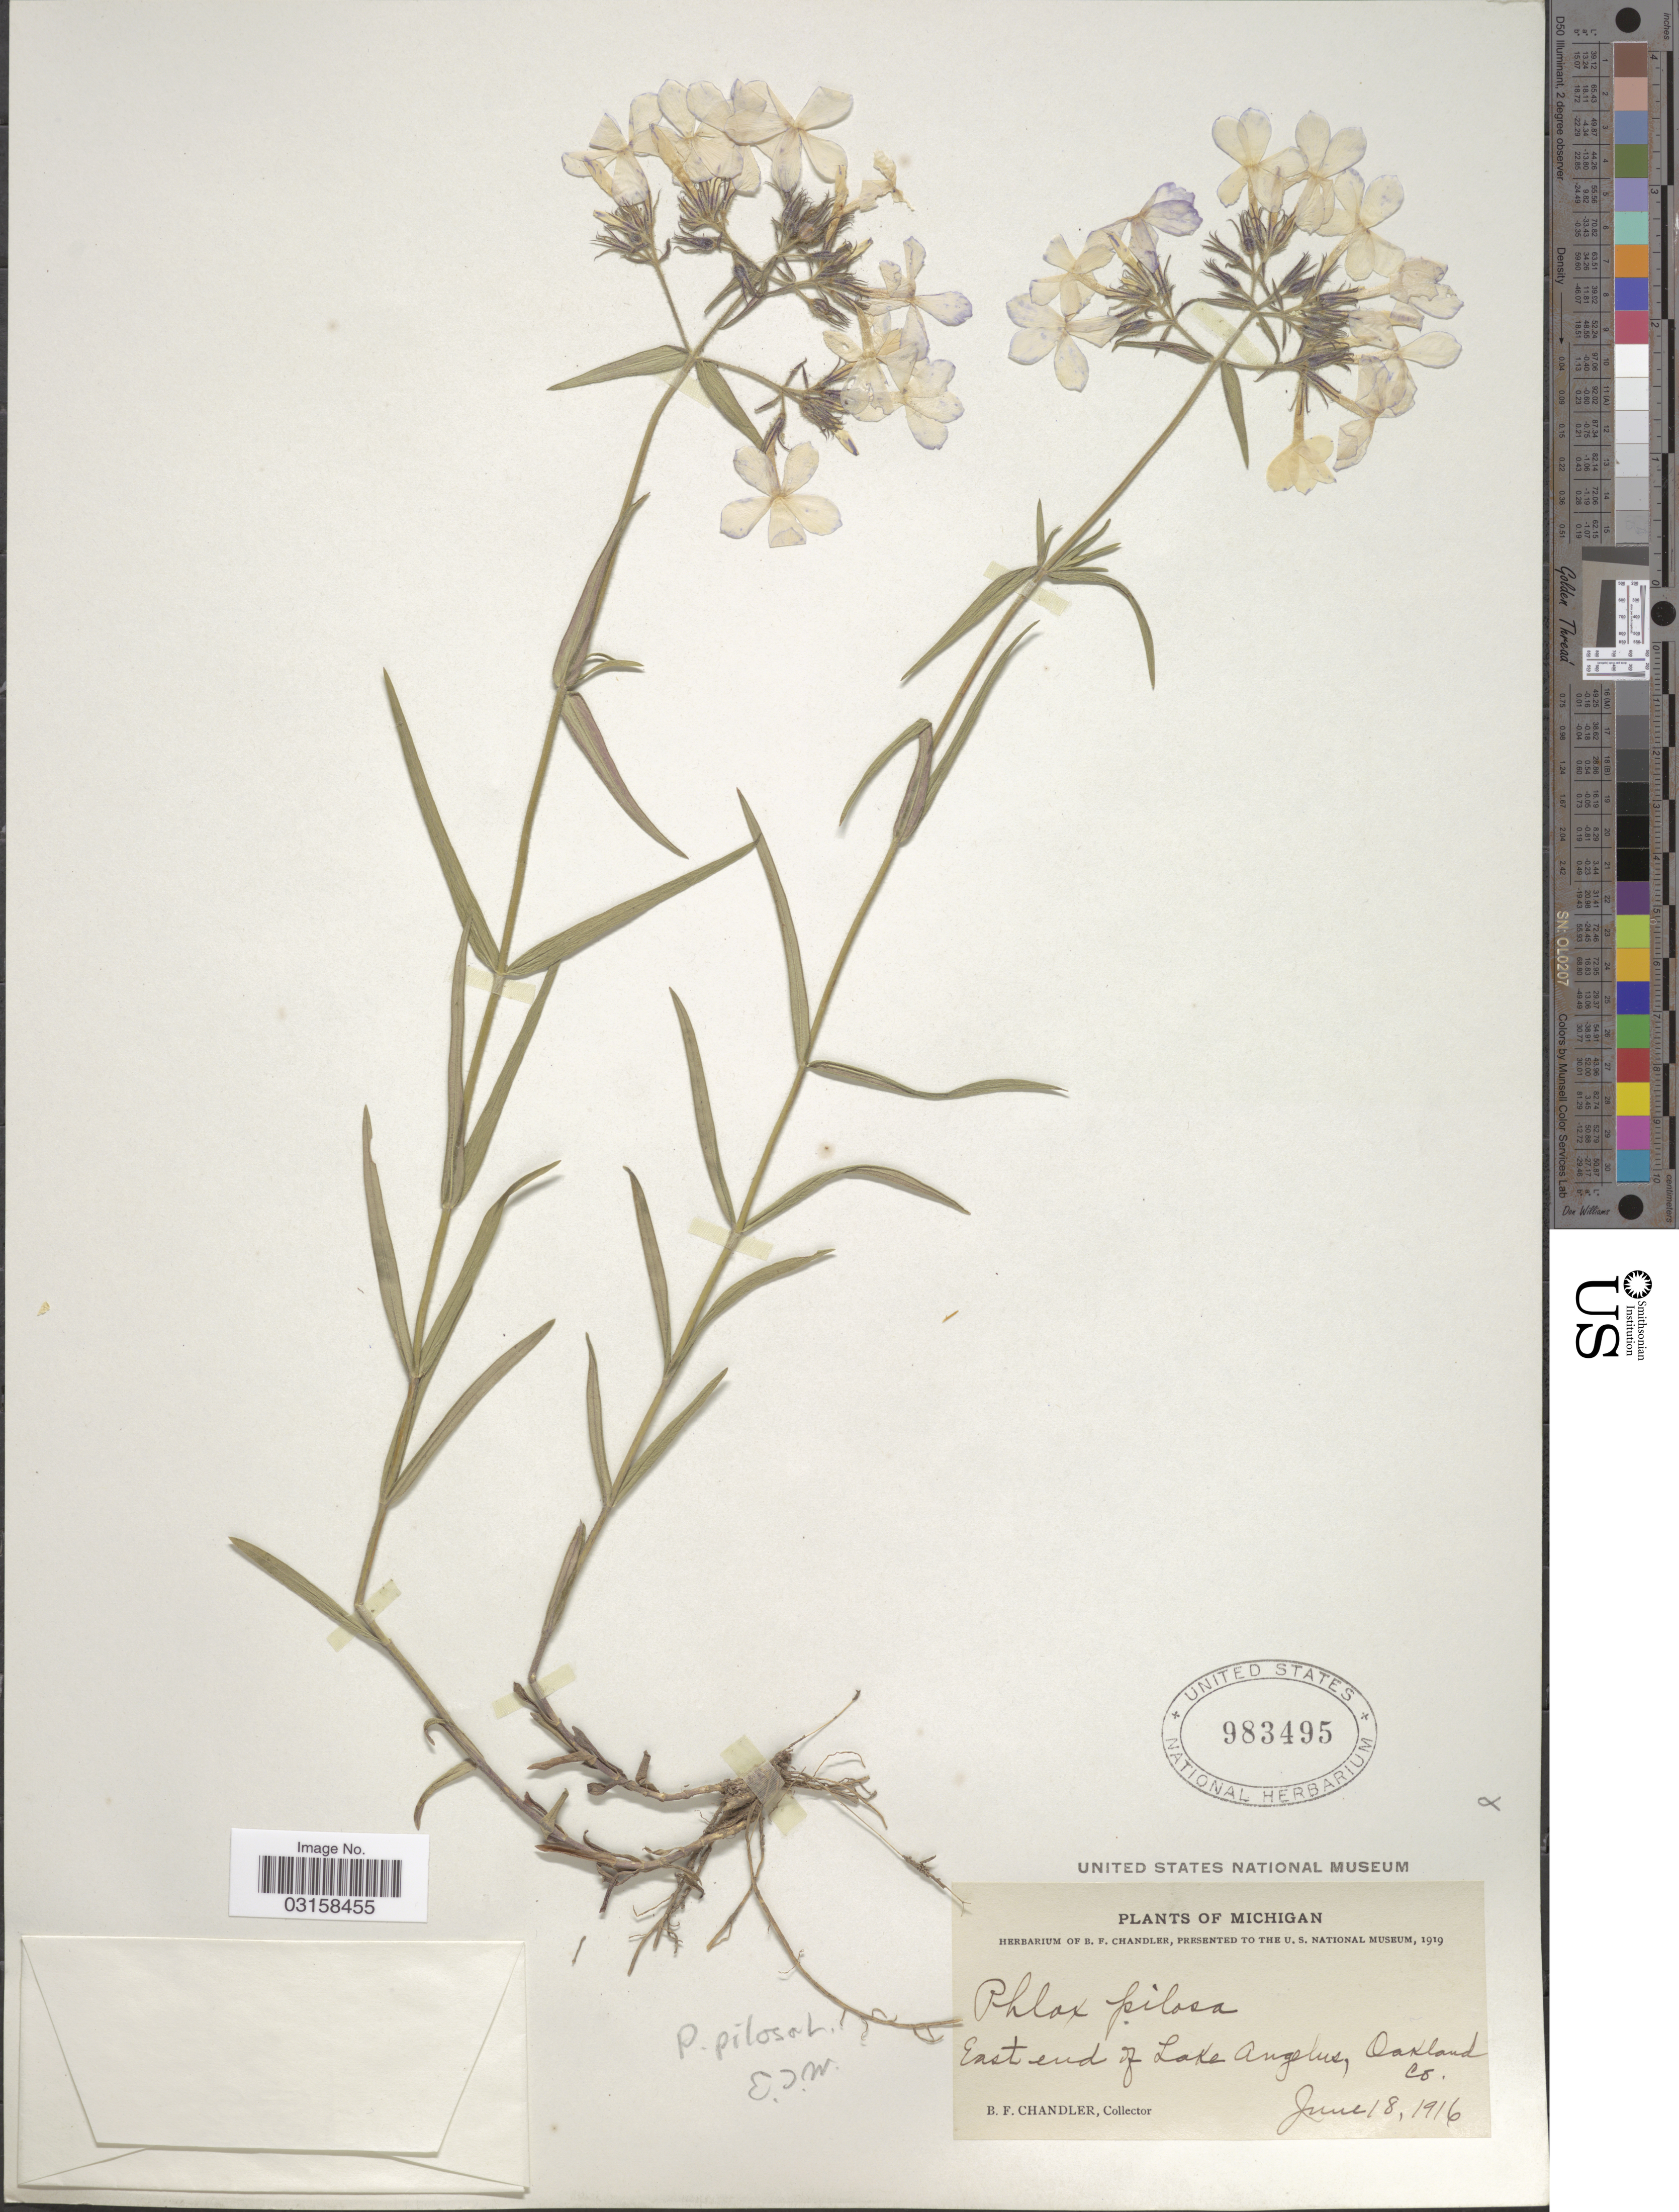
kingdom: Plantae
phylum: Tracheophyta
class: Magnoliopsida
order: Ericales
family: Polemoniaceae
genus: Phlox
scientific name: Phlox pilosa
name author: L.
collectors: B. F. Chandler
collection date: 1916-06-18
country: United States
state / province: Michigan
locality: East end of Lake Angelus, Oakland Co.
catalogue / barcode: US 983495